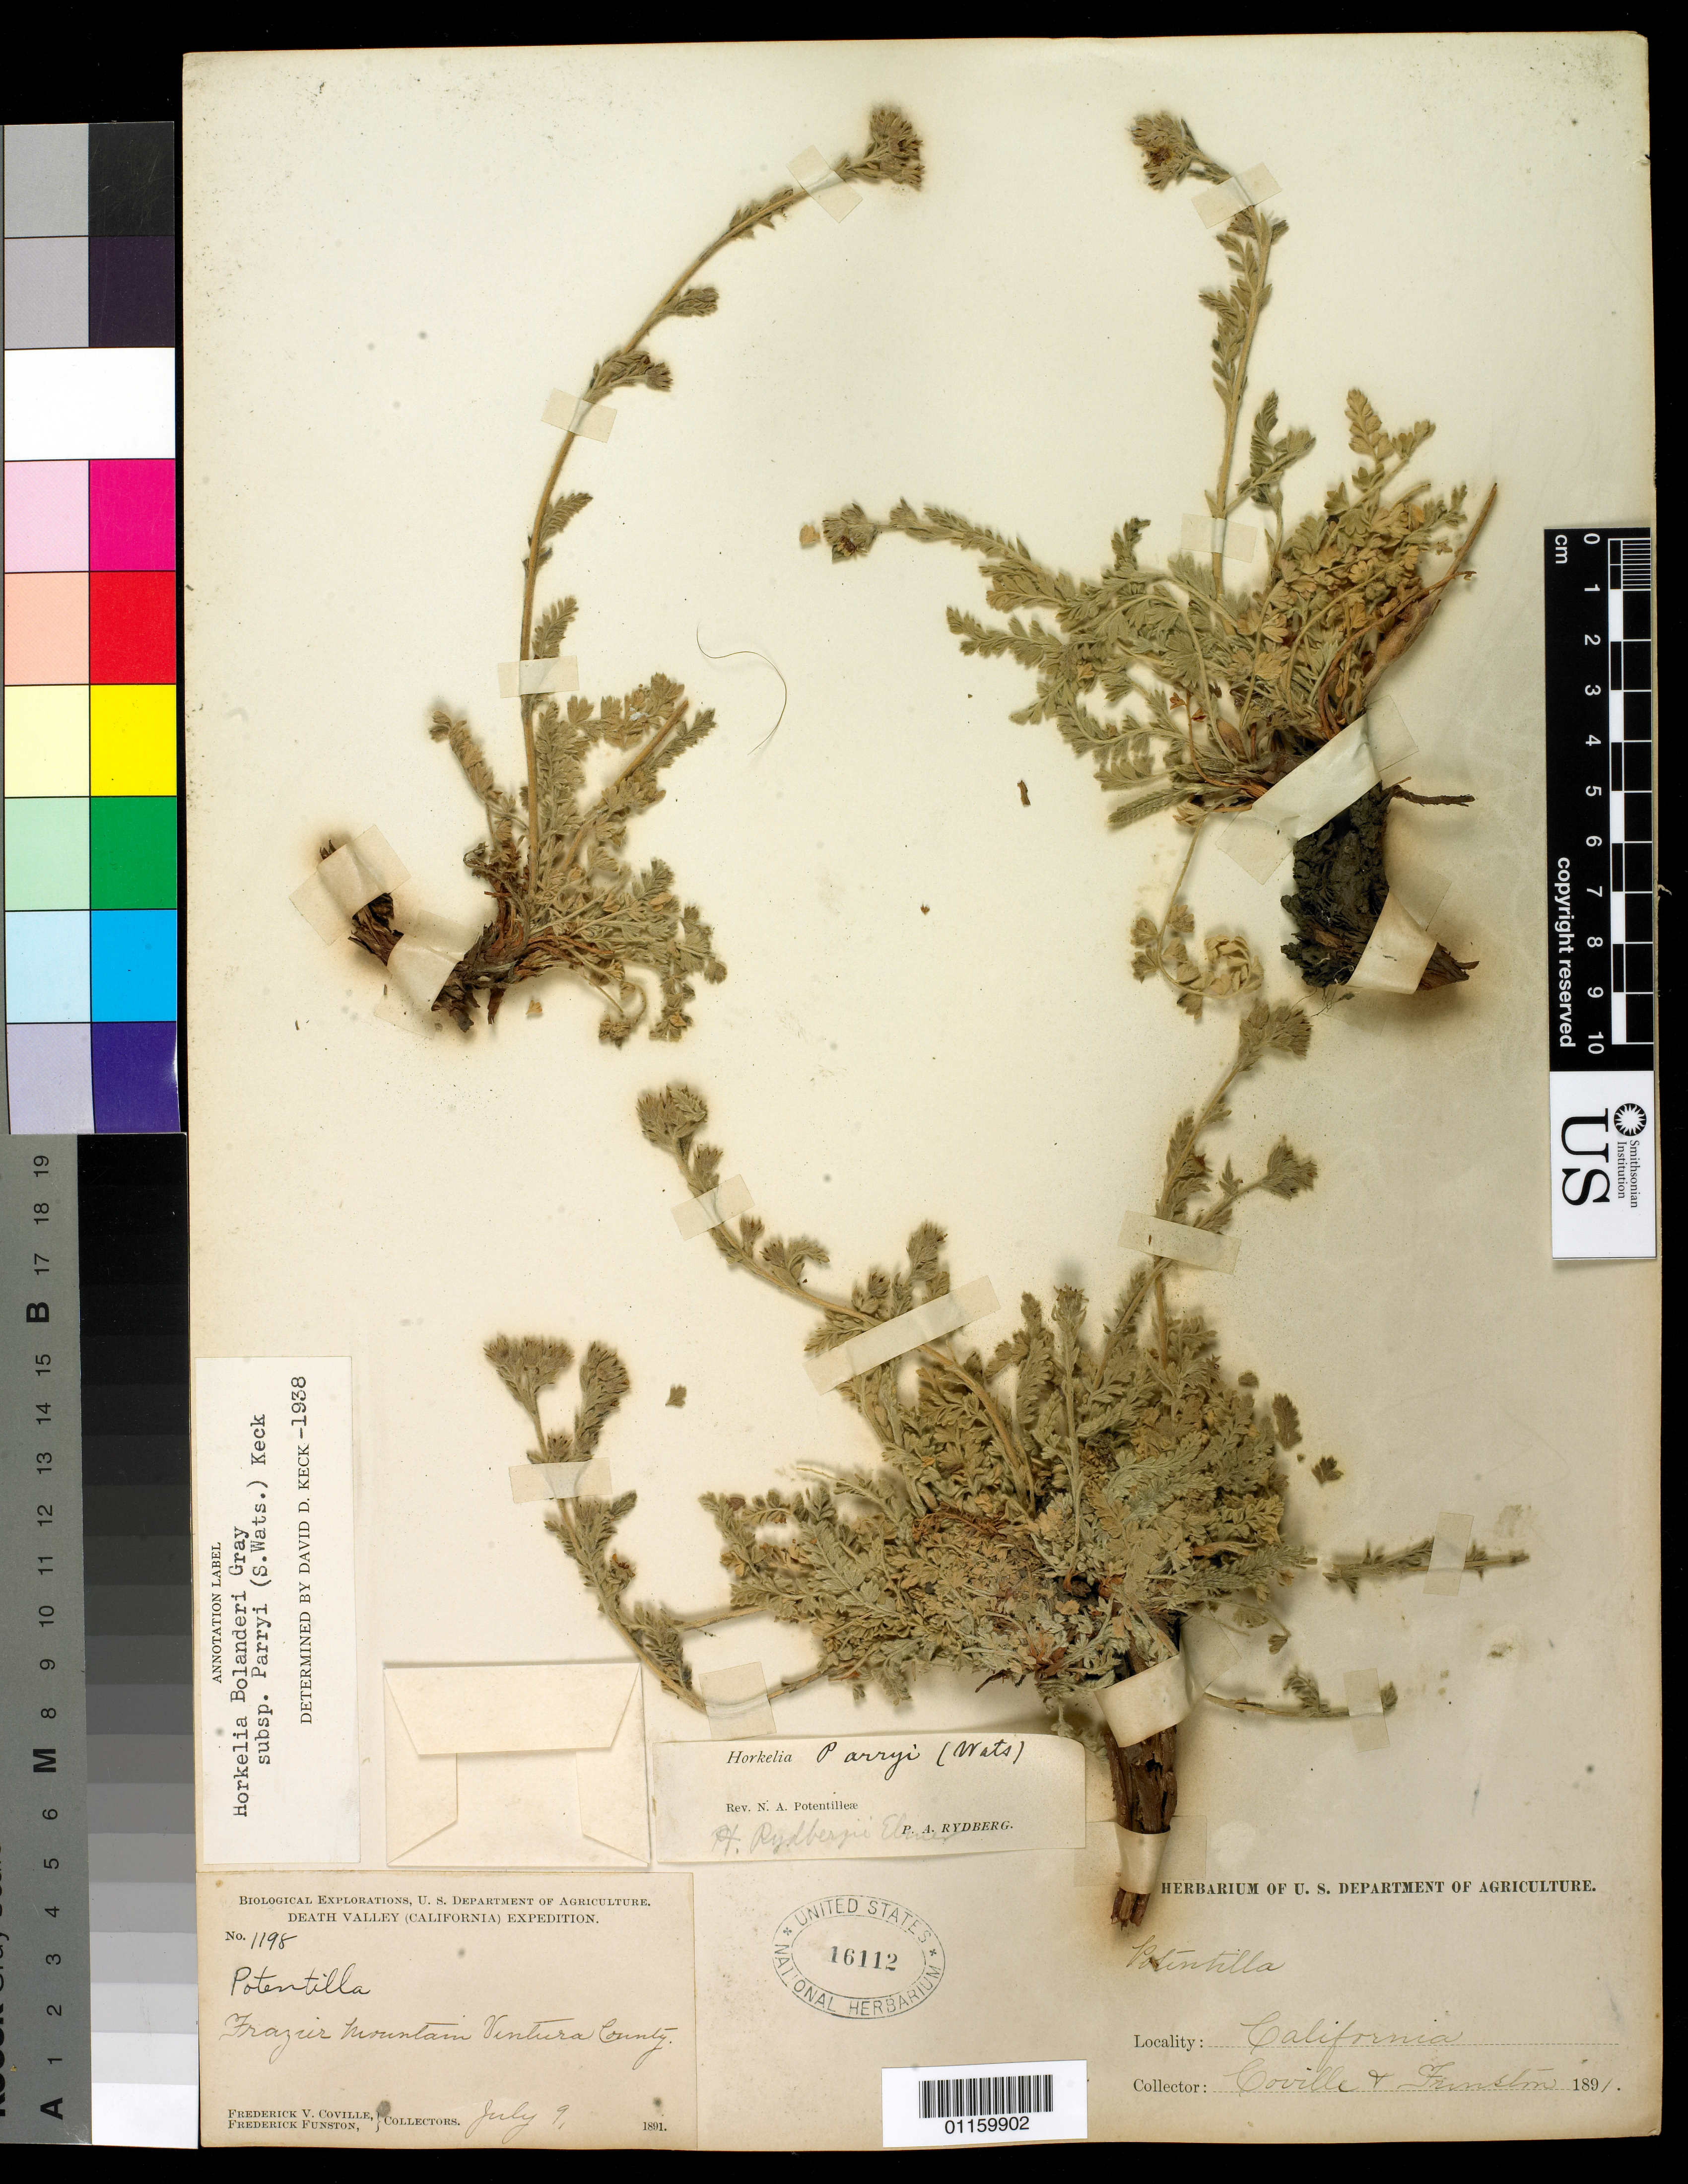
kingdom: Plantae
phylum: Tracheophyta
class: Magnoliopsida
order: Rosales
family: Rosaceae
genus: Potentilla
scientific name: Potentilla rydbergii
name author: (Elmer) Mosyakin & Shiyan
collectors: F. V. Coville & F. Funston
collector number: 1198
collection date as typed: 09 Jul 1891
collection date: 1891-07-09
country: United States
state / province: California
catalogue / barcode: US 16112